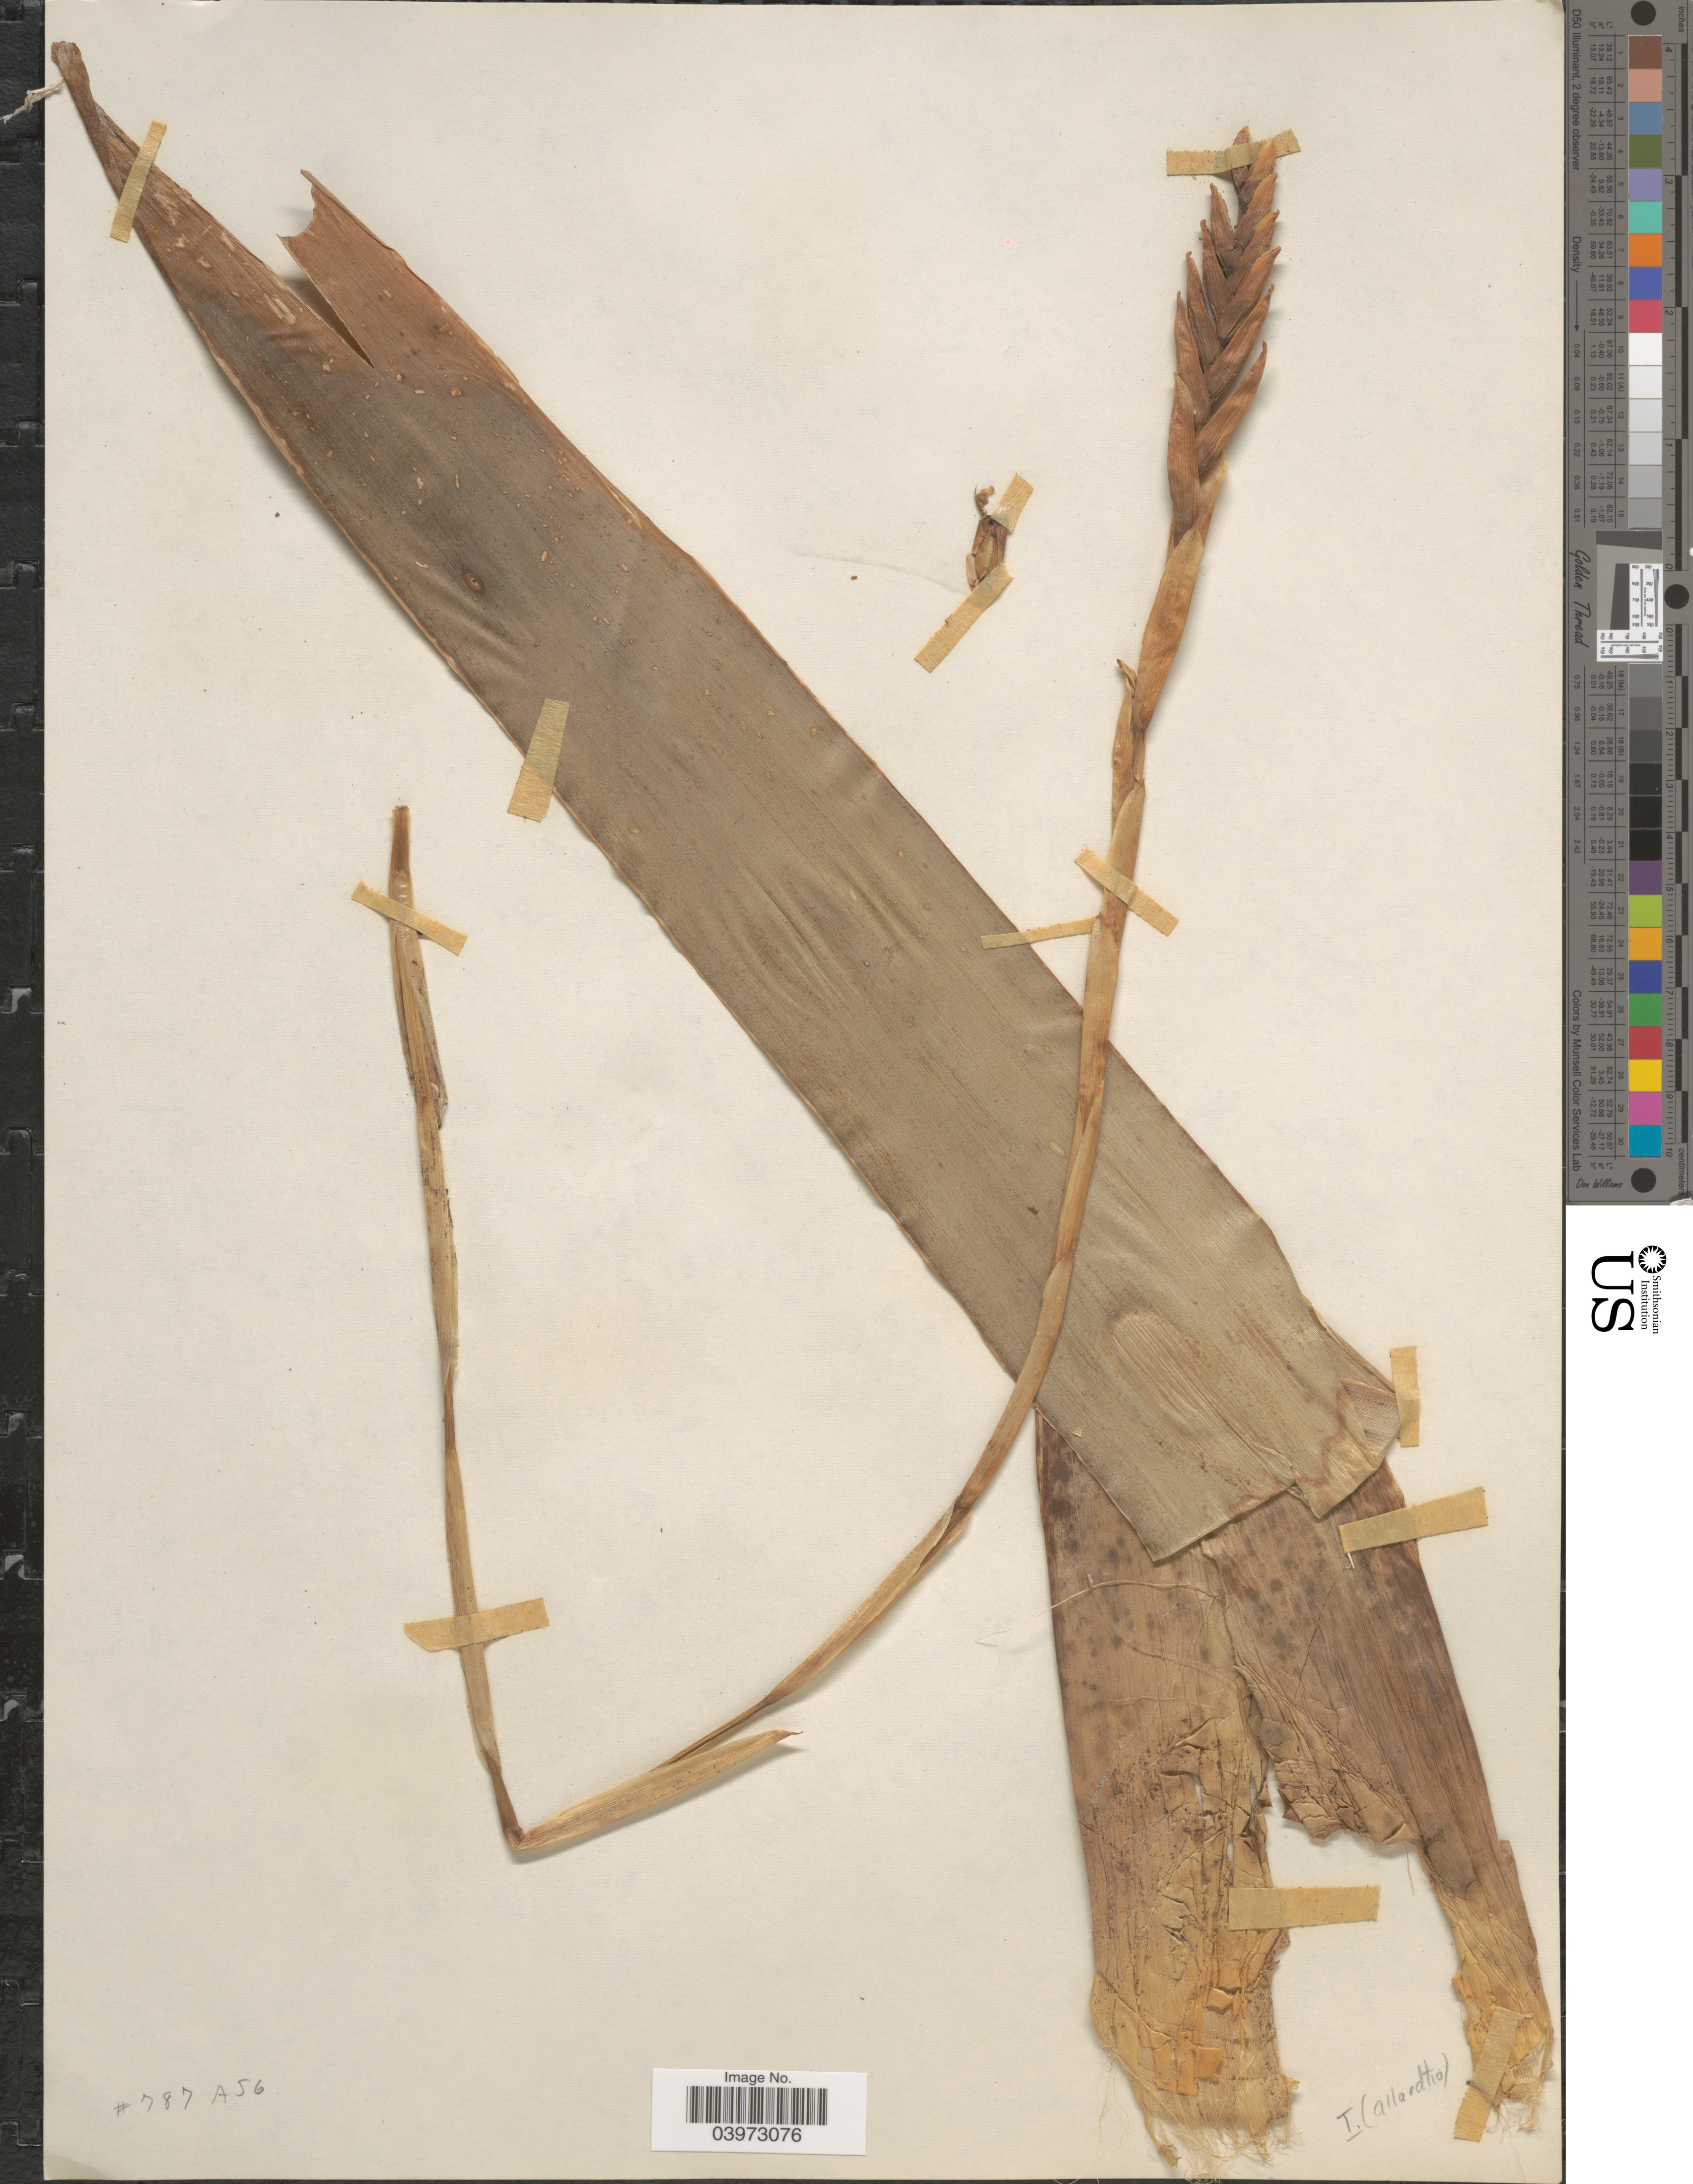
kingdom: Plantae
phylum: Tracheophyta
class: Liliopsida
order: Poales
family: Bromeliaceae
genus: Tillandsia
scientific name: Tillandsia complanata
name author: Benth.